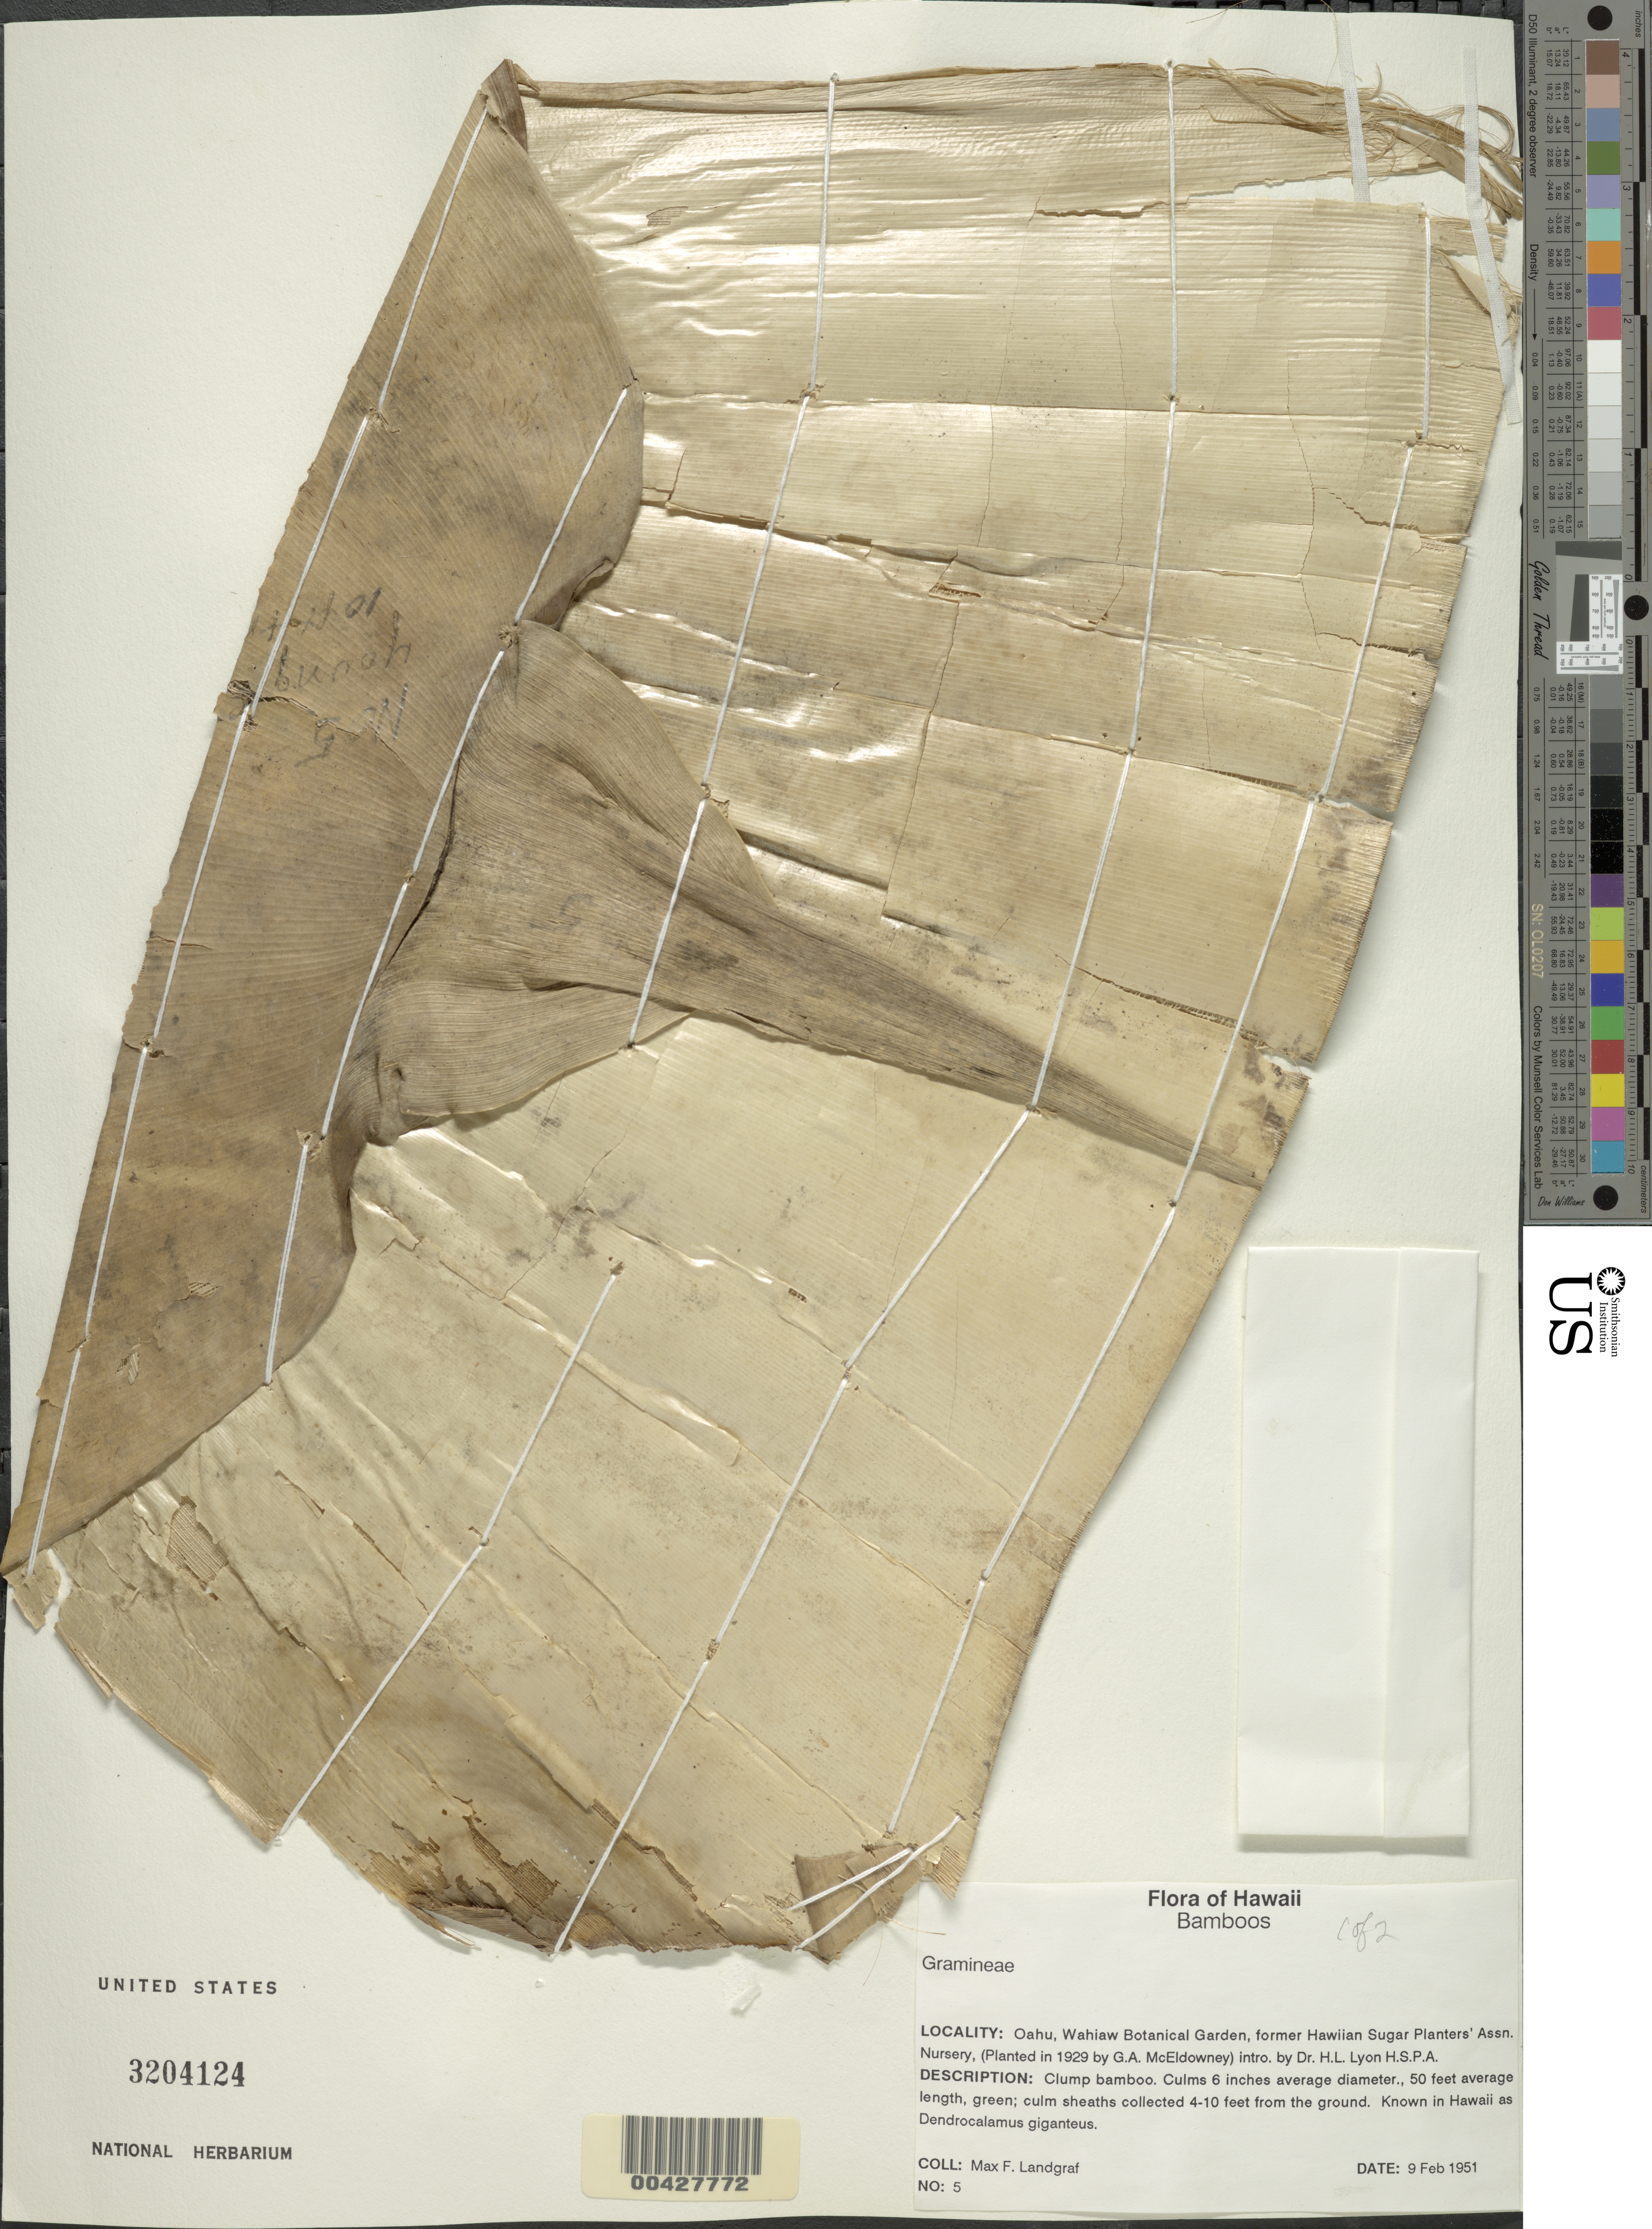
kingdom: Plantae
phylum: Tracheophyta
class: Liliopsida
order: Poales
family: Poaceae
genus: Dendrocalamus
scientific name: Dendrocalamus sp.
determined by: Mamede, M. C. H.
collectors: M. Landgraf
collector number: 5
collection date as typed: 09 Feb 1951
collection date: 1951-02-09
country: United States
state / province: Hawaii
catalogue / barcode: US 3204124